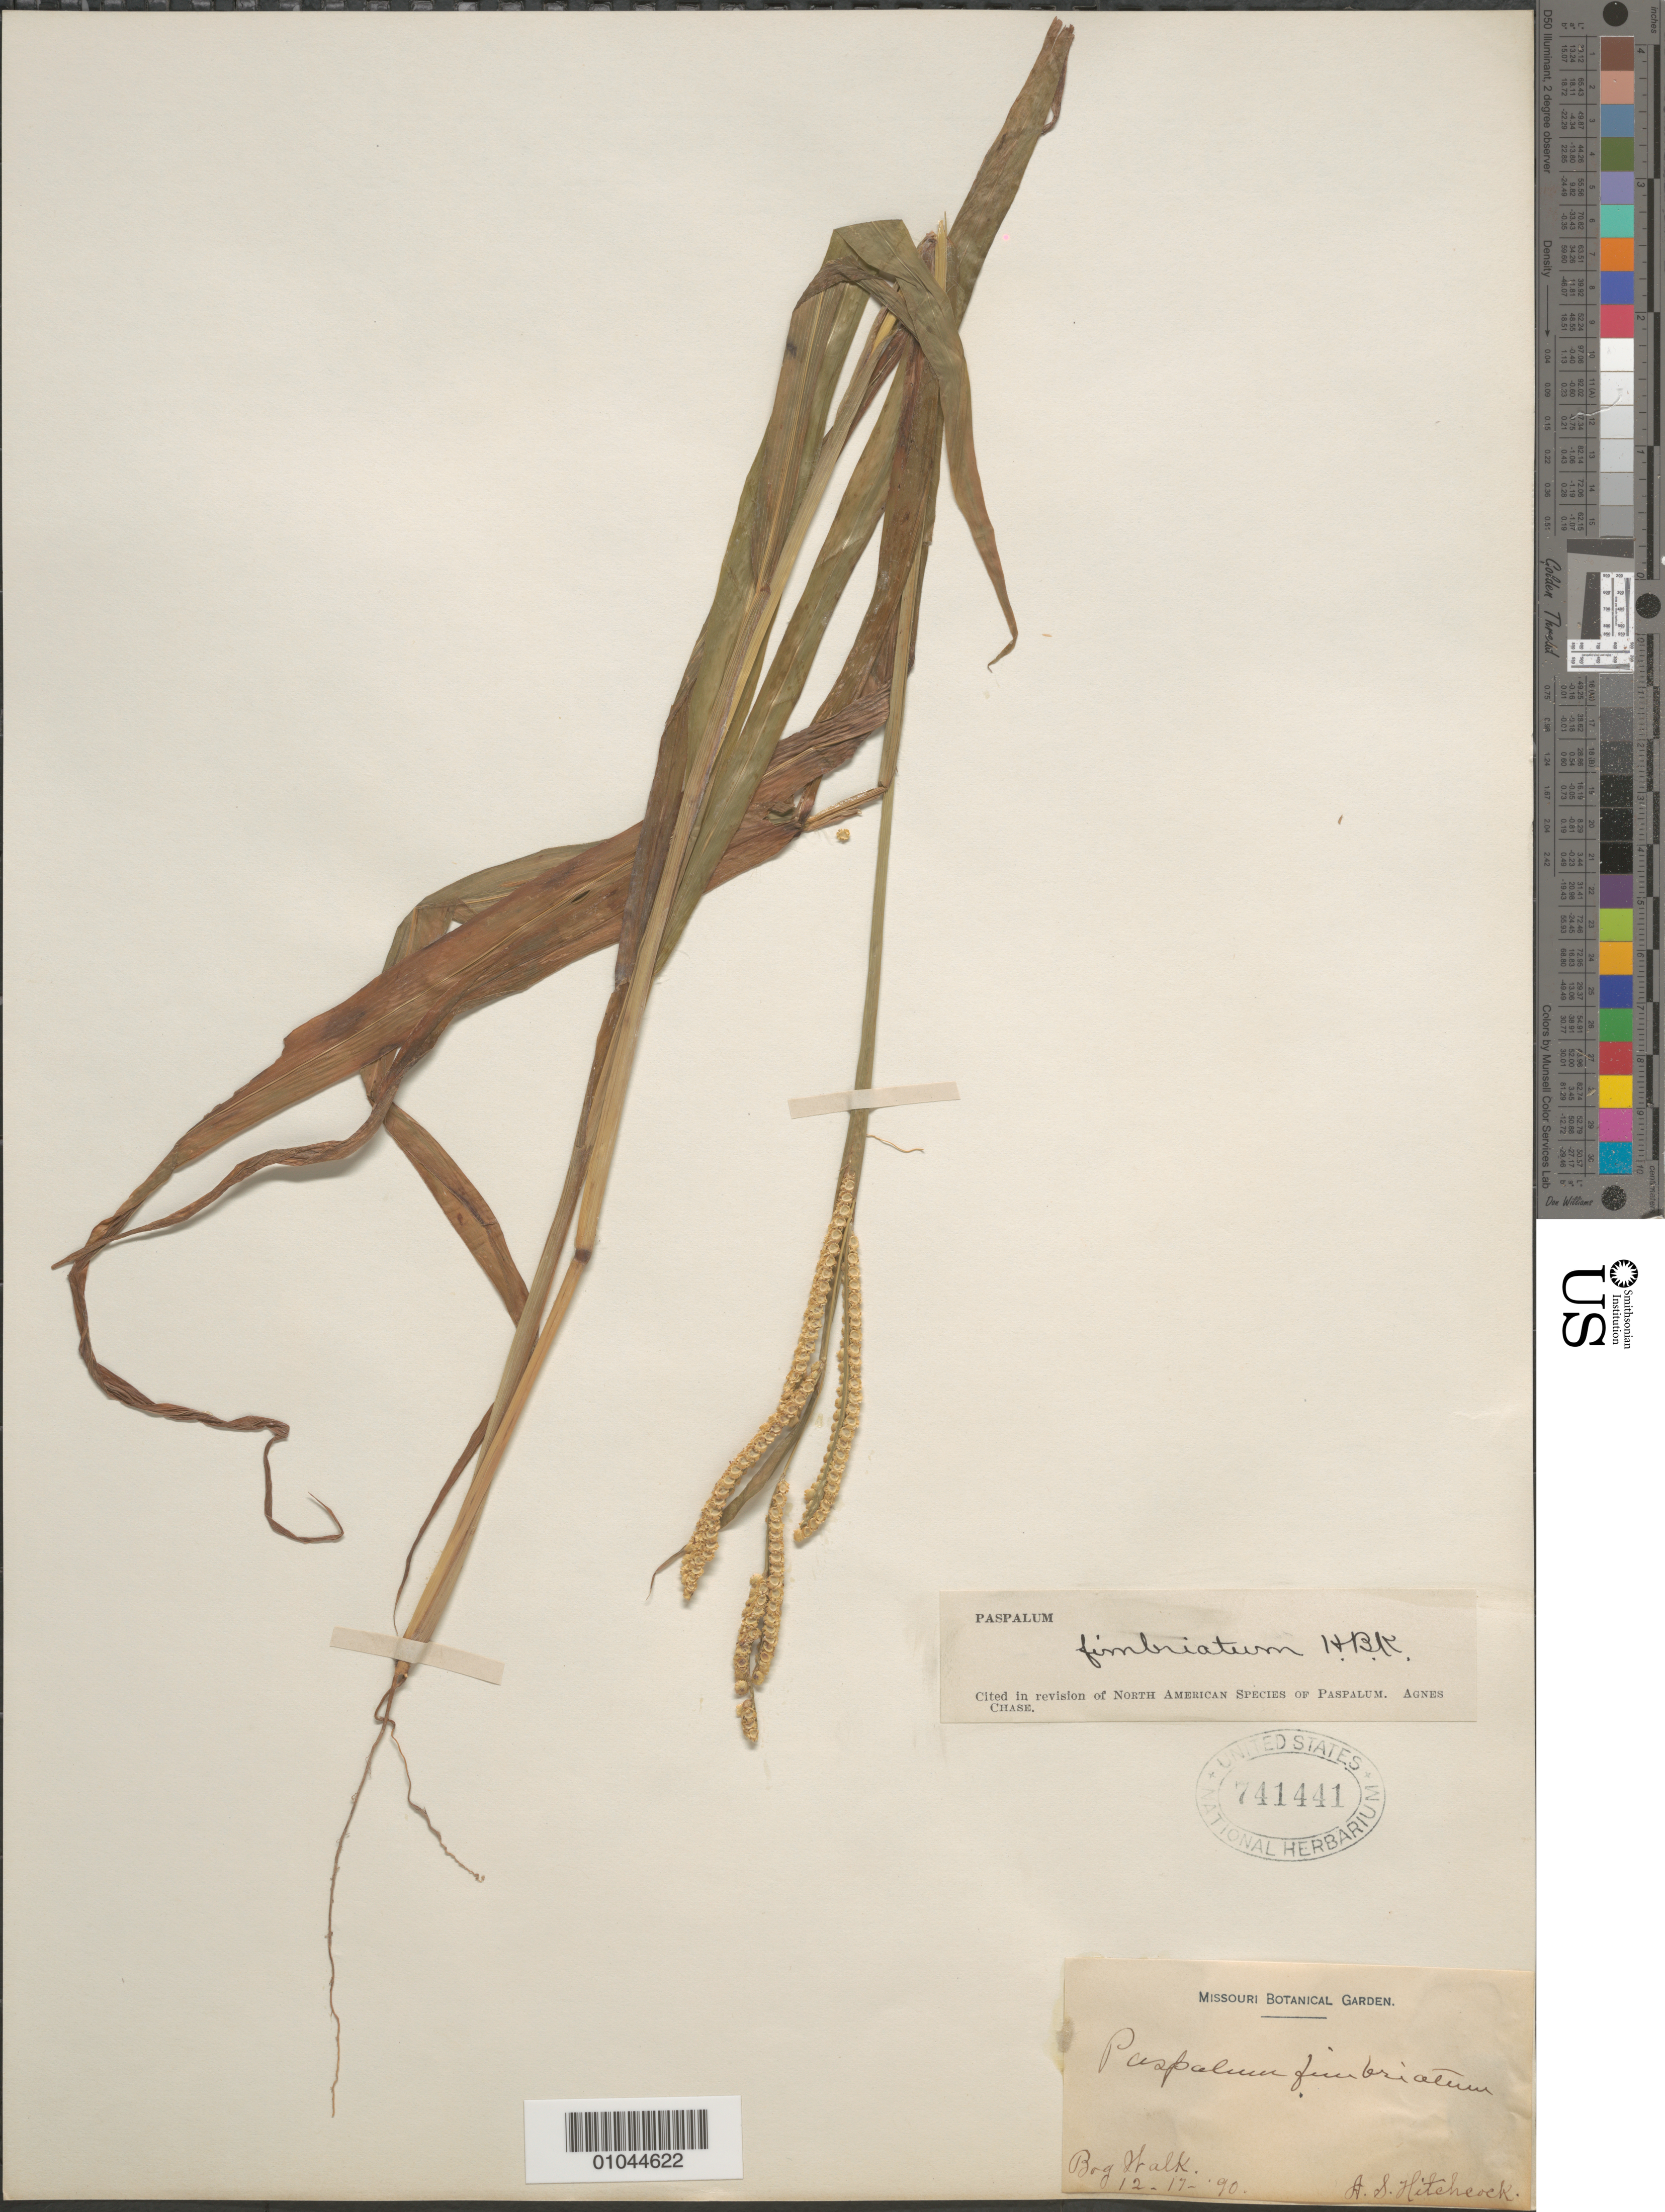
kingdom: Plantae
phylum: Tracheophyta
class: Liliopsida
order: Poales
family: Poaceae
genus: Paspalum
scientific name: Paspalum fimbriatum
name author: Kunth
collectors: A. S. Hitchcock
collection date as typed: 17 Dec 1890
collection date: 1890-12-17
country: Jamaica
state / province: Saint Catherine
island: Jamaica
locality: Bog Walk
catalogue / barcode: US 741441